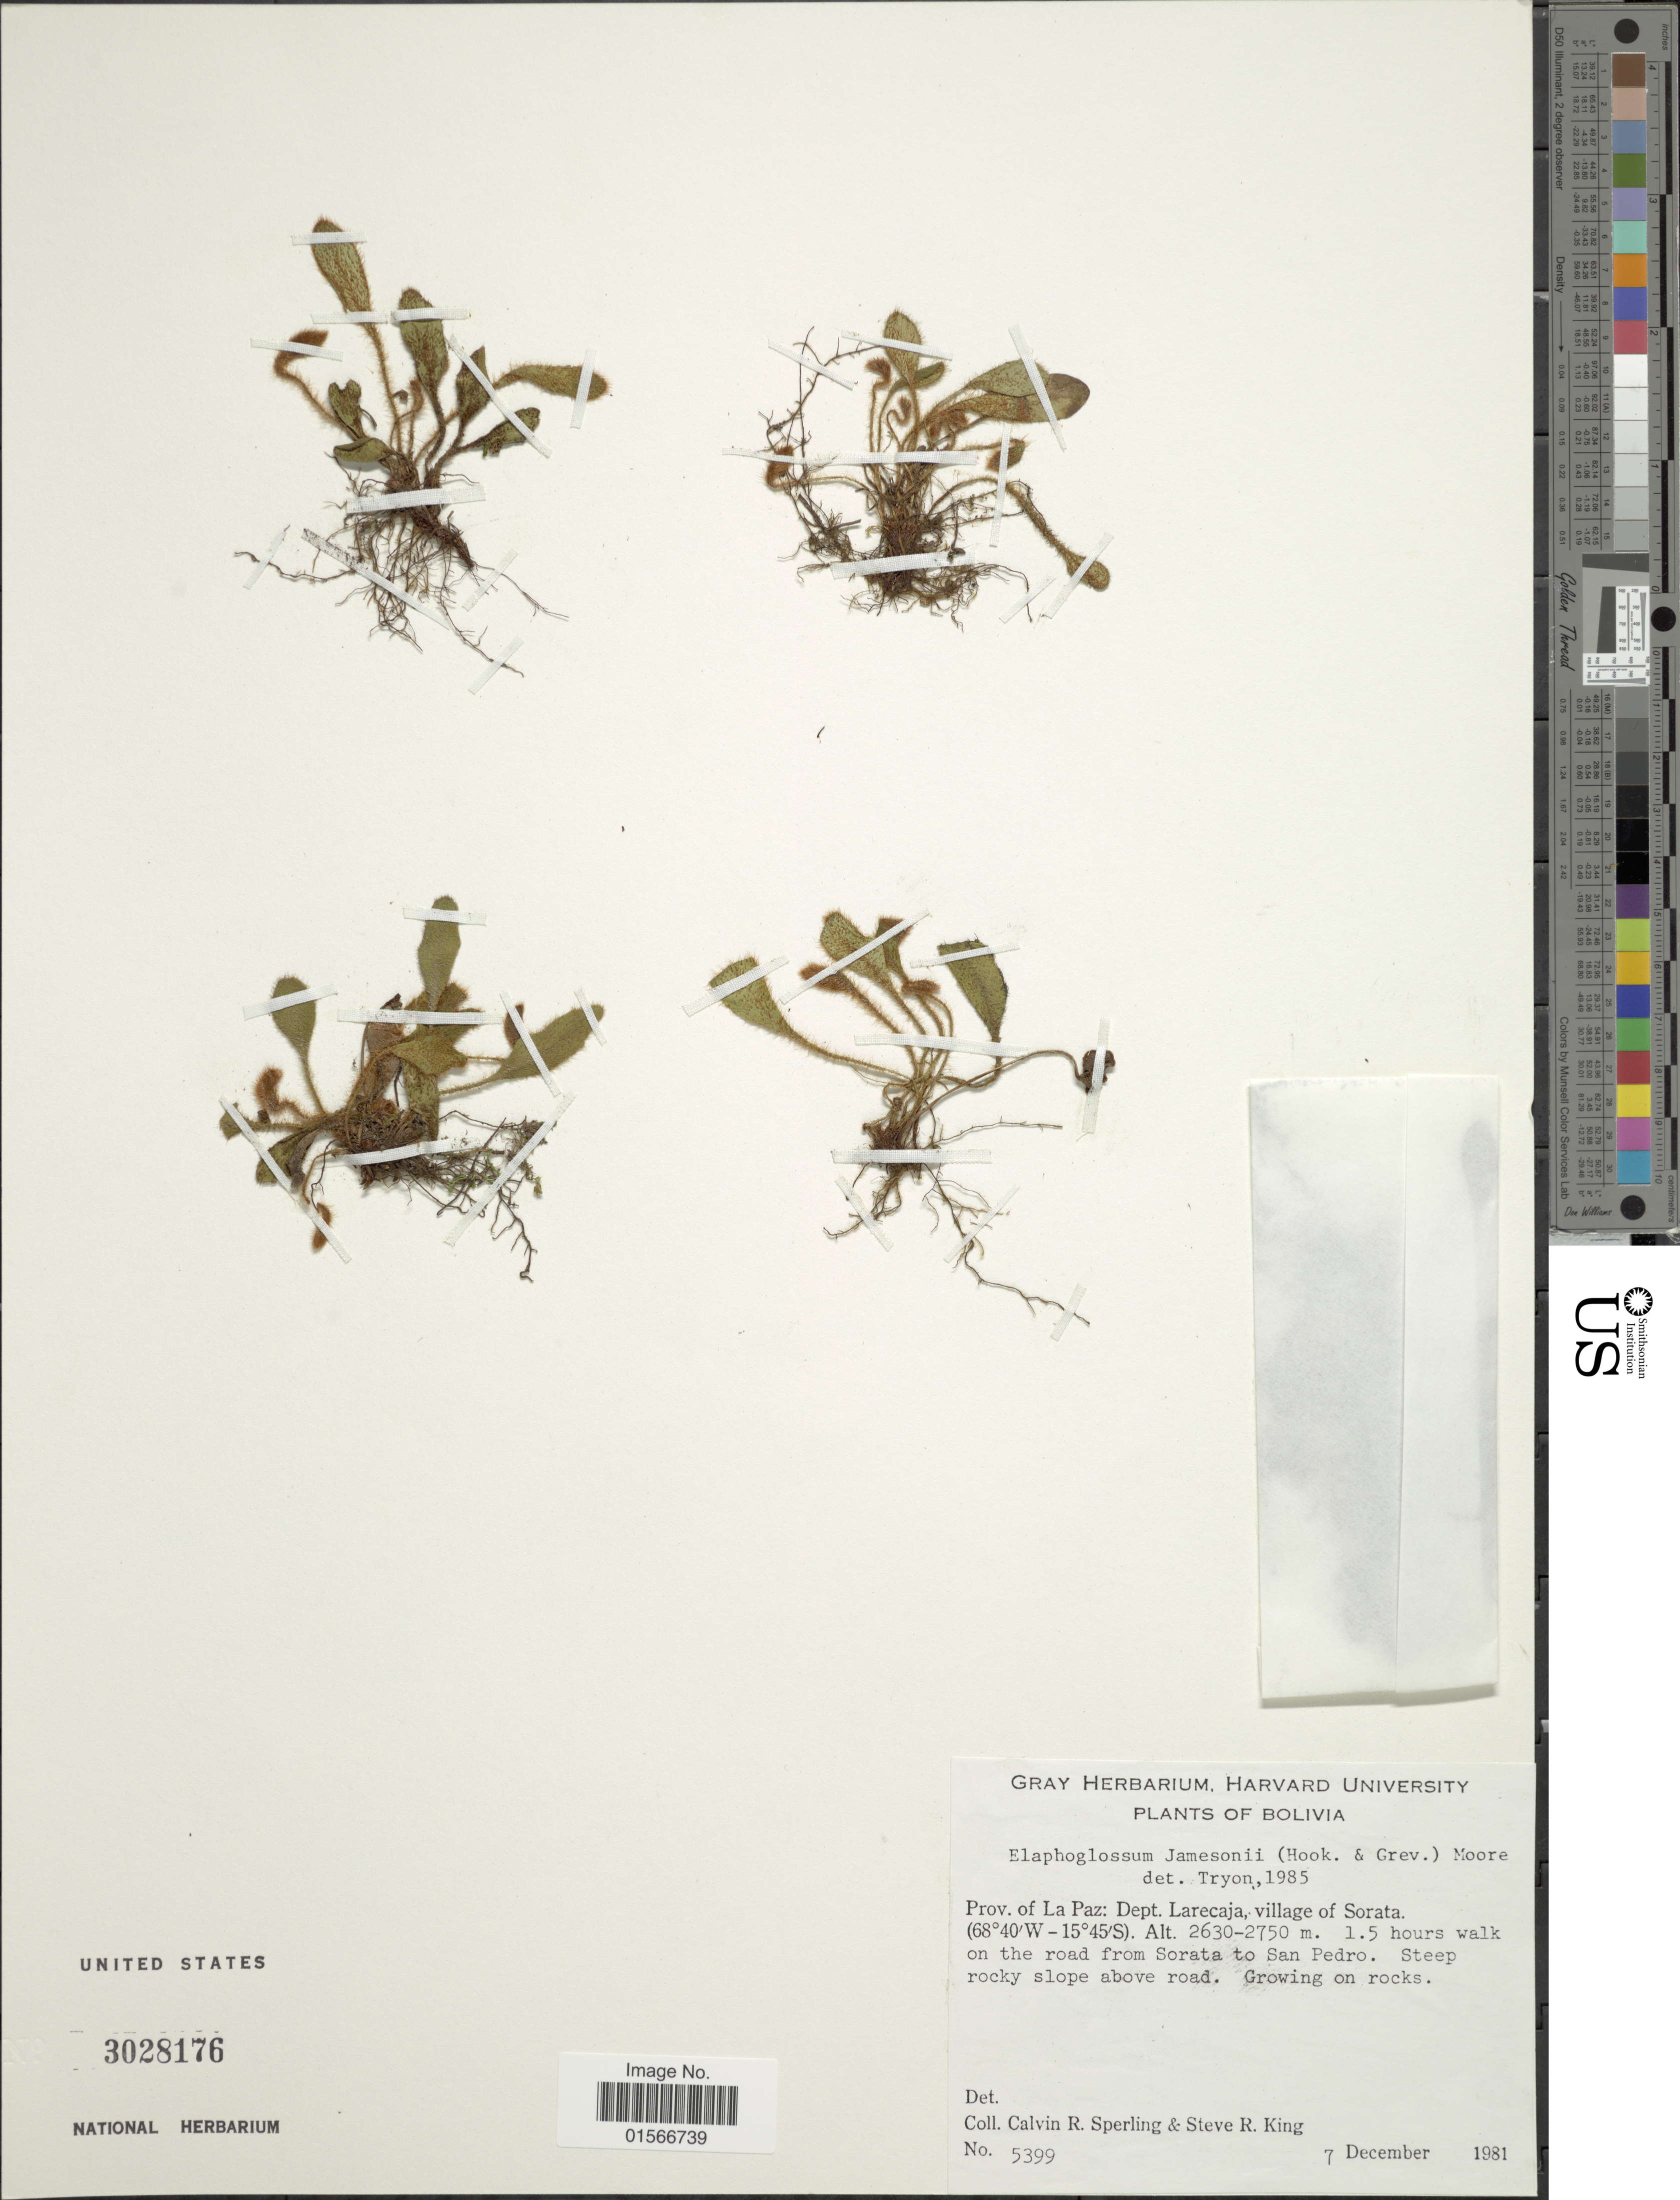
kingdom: Plantae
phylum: Tracheophyta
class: Polypodiopsida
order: Polypodiales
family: Dryopteridaceae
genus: Elaphoglossum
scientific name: Elaphoglossum jamesonii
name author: (Hook. & Grev.) T. Moore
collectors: C. R. Sperling & S. R. King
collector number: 5399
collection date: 1981-12-07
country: Bolivia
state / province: La Paz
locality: Dept Larecaja, village of Sorata. 1.5 hours walk on the road from Sorata to San Pedro.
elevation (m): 2630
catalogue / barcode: US 3028176